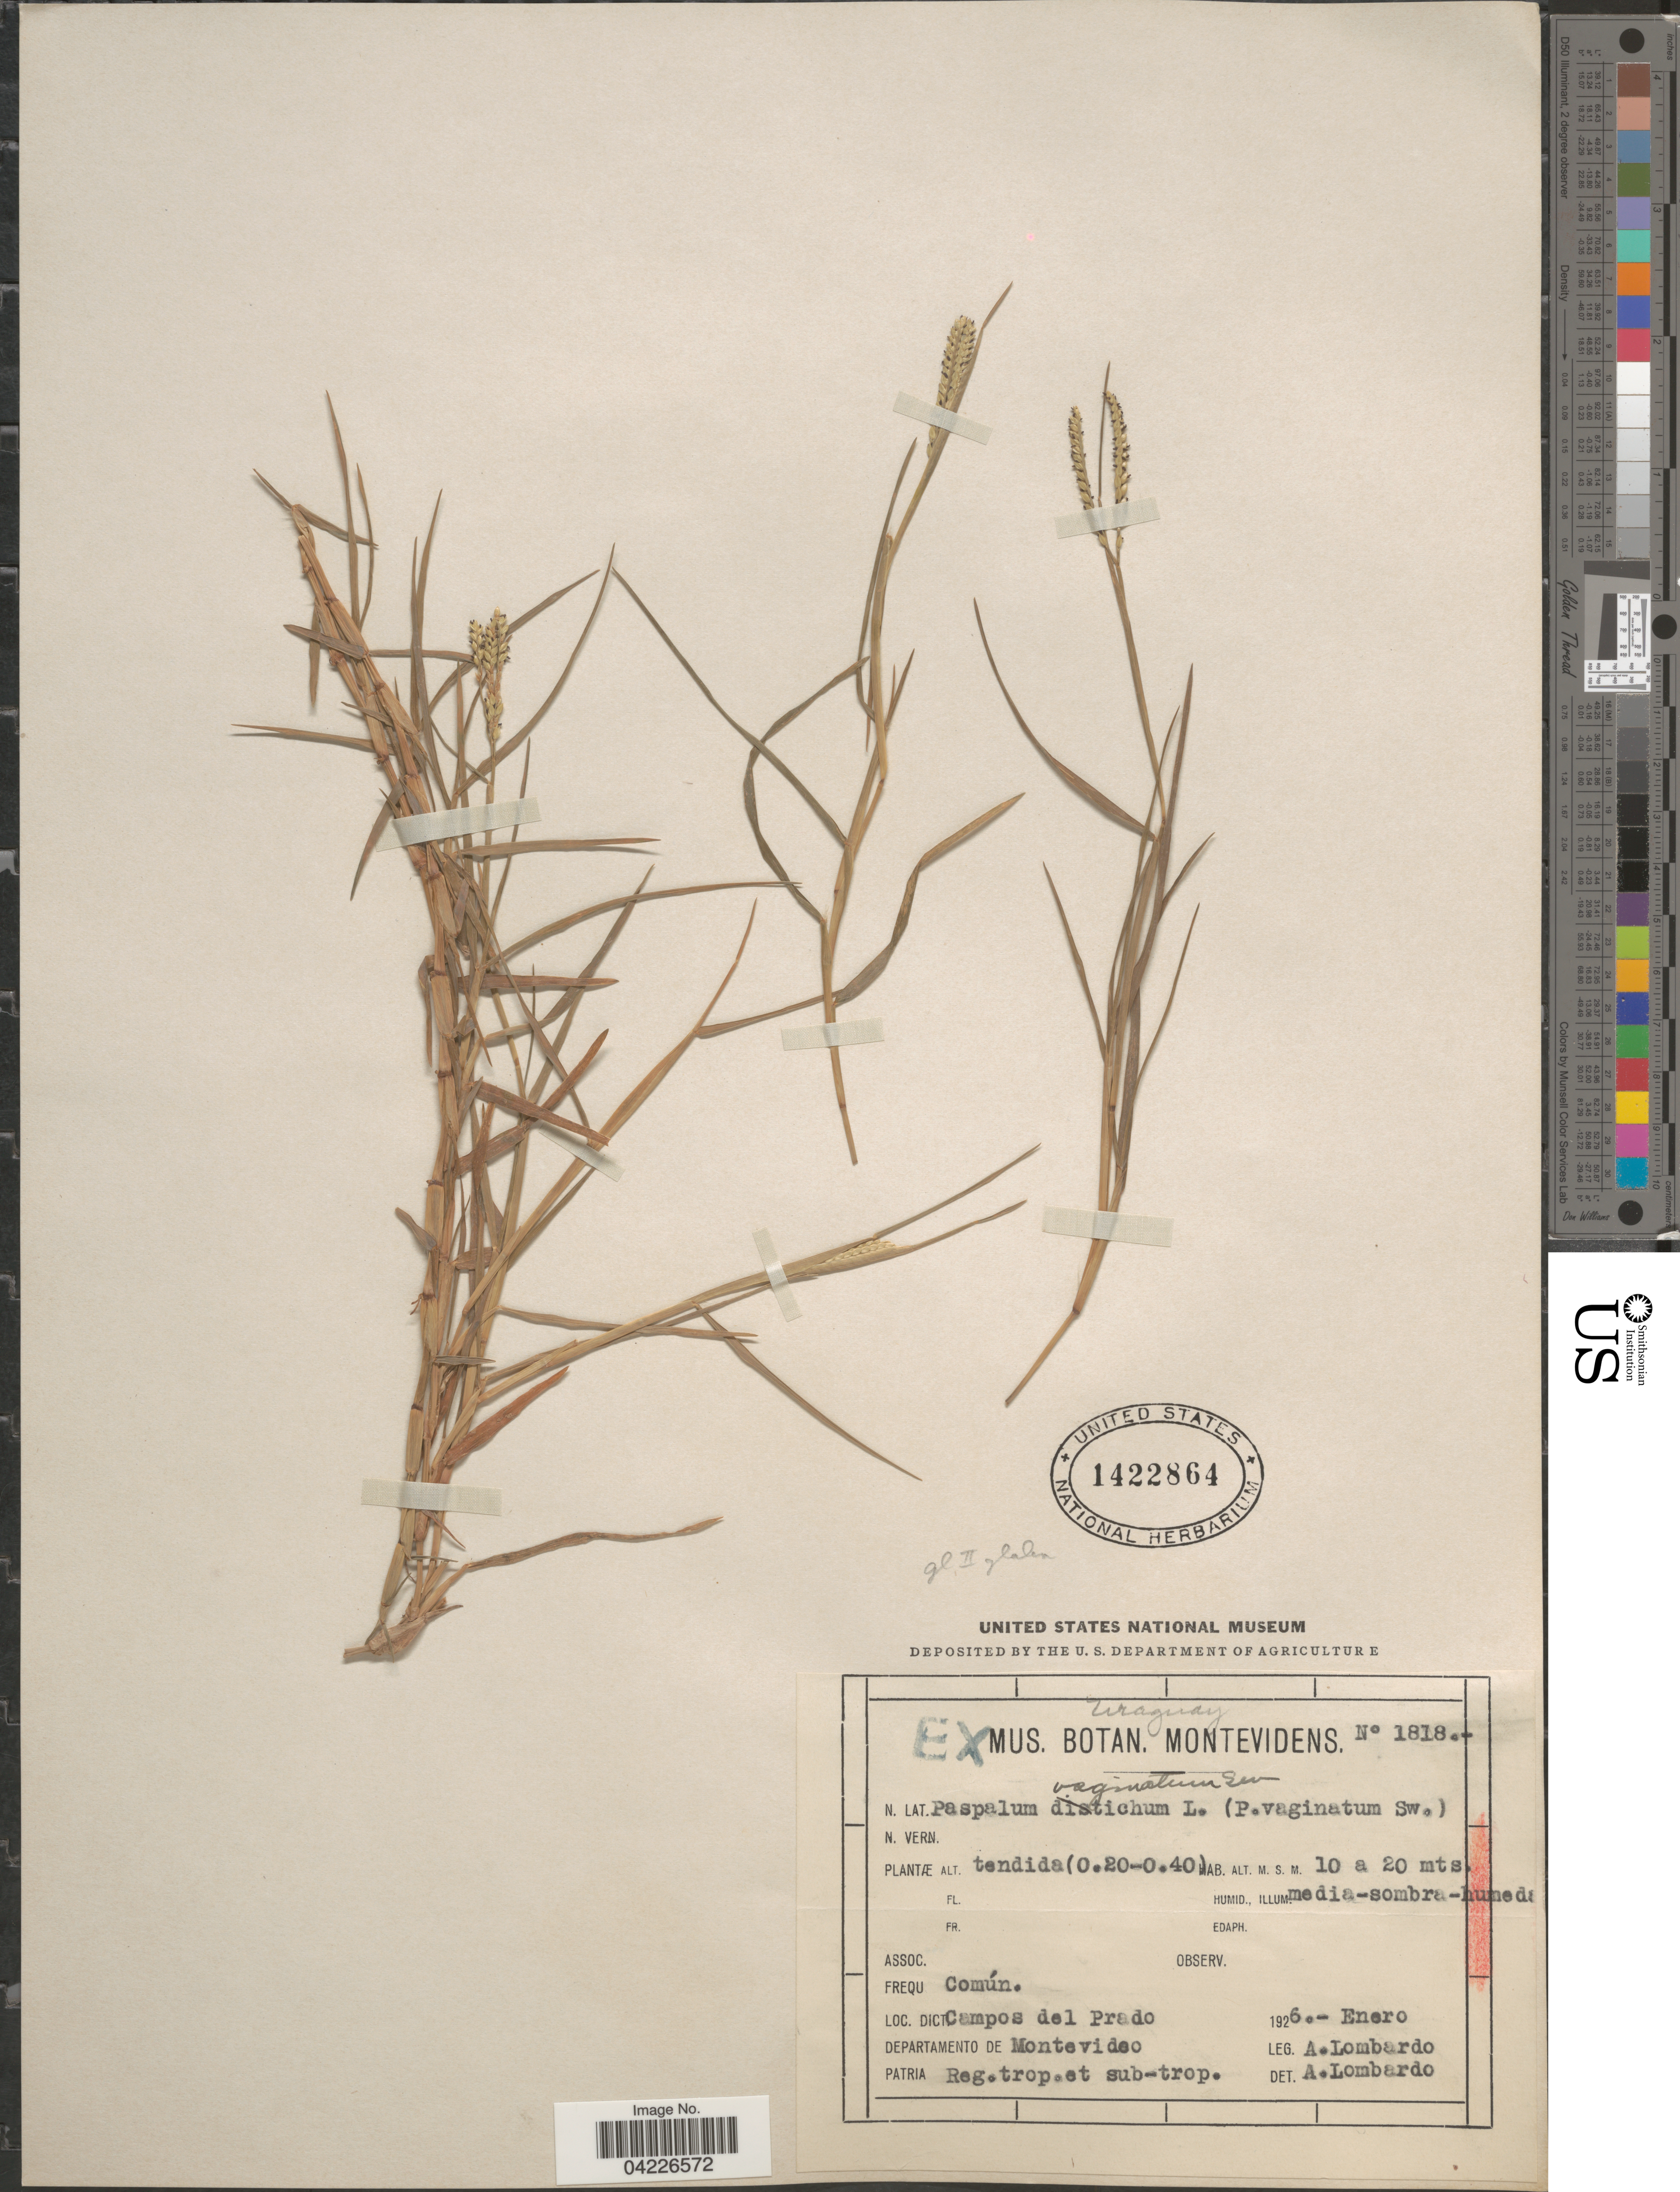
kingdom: Plantae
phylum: Tracheophyta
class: Liliopsida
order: Poales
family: Poaceae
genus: Paspalum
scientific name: Paspalum vaginatum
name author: Sw.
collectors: A. Lombardo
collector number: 1818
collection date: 1926-01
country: Uruguay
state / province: Montevideo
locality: Campos del Prado. Departamento de Montevideo. Patria Reg. trop. et sub-trop.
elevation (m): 10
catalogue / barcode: US 1422864